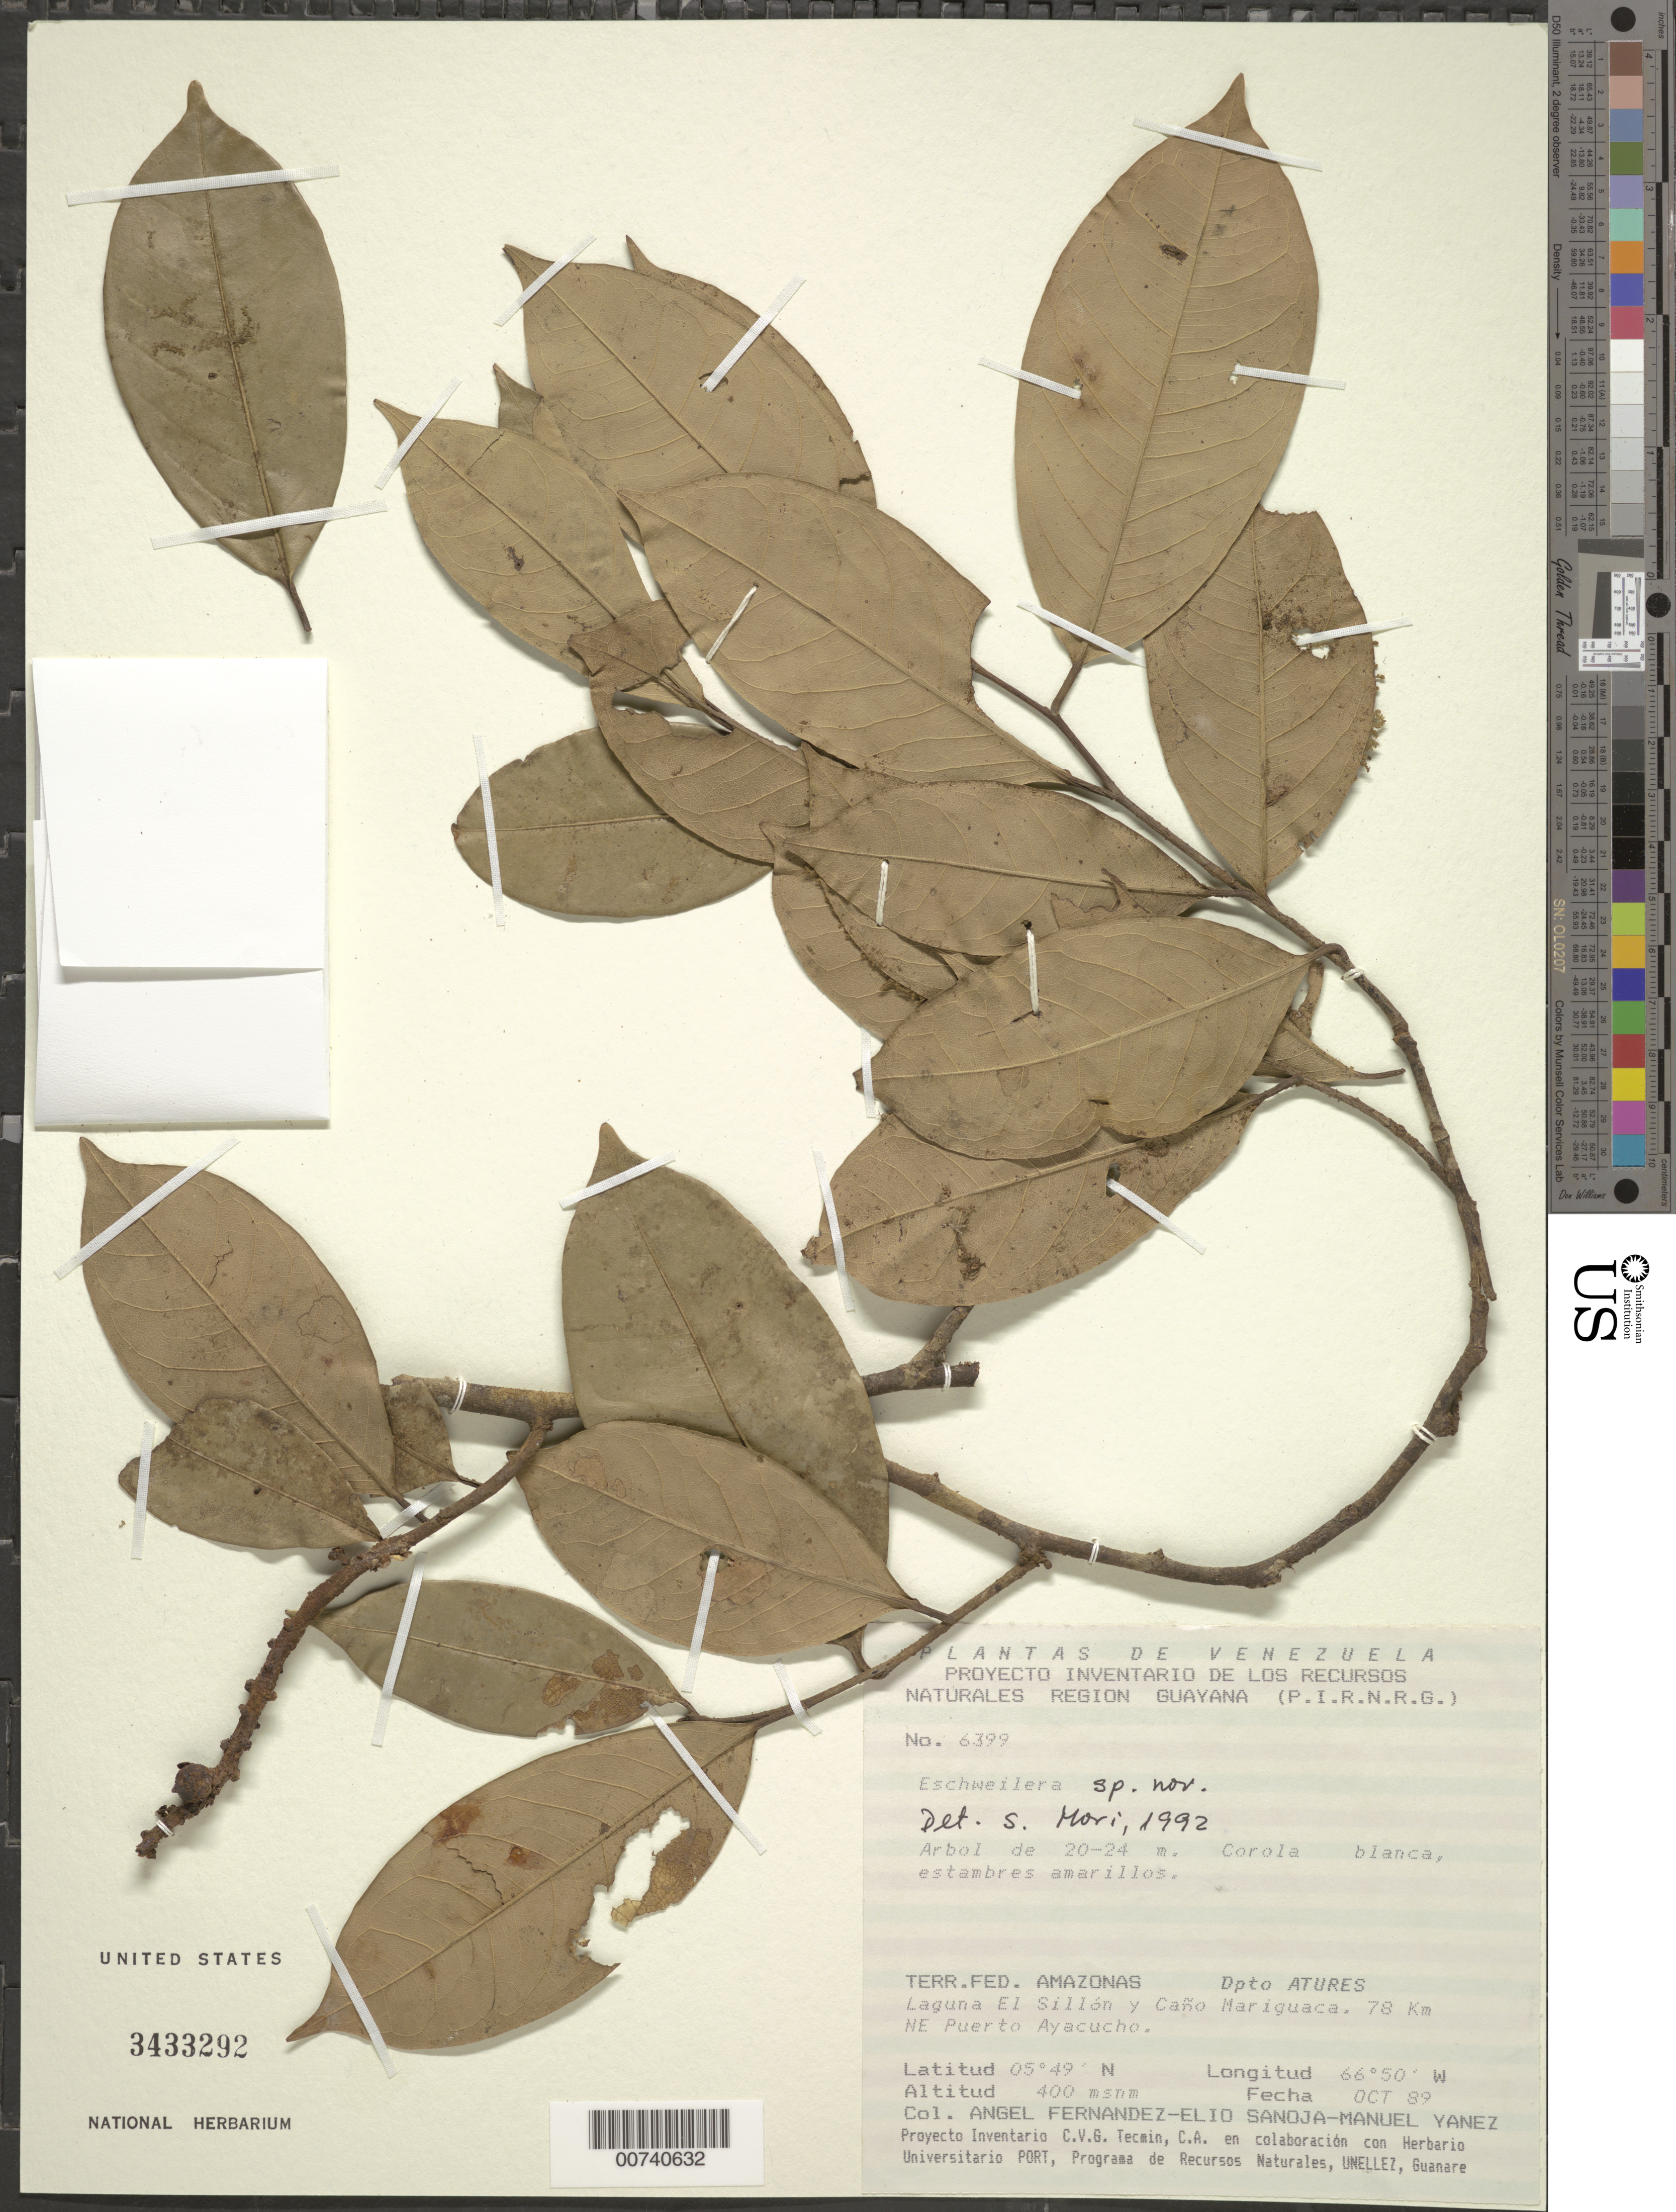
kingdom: Plantae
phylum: Tracheophyta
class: Magnoliopsida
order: Ericales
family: Lecythidaceae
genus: Eschweilera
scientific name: Eschweilera sp. nov.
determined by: Mori, Scott A.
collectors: A. Fernández, E. Sanoja & M. Yanez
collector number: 6399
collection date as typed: Oct-89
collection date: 1989-10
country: Venezuela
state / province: Amazonas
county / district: Atures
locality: Laguna el Sillón y Caño Mariguaca, 78 km NE Puerto Ayacucho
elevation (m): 400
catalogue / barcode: US 3433292